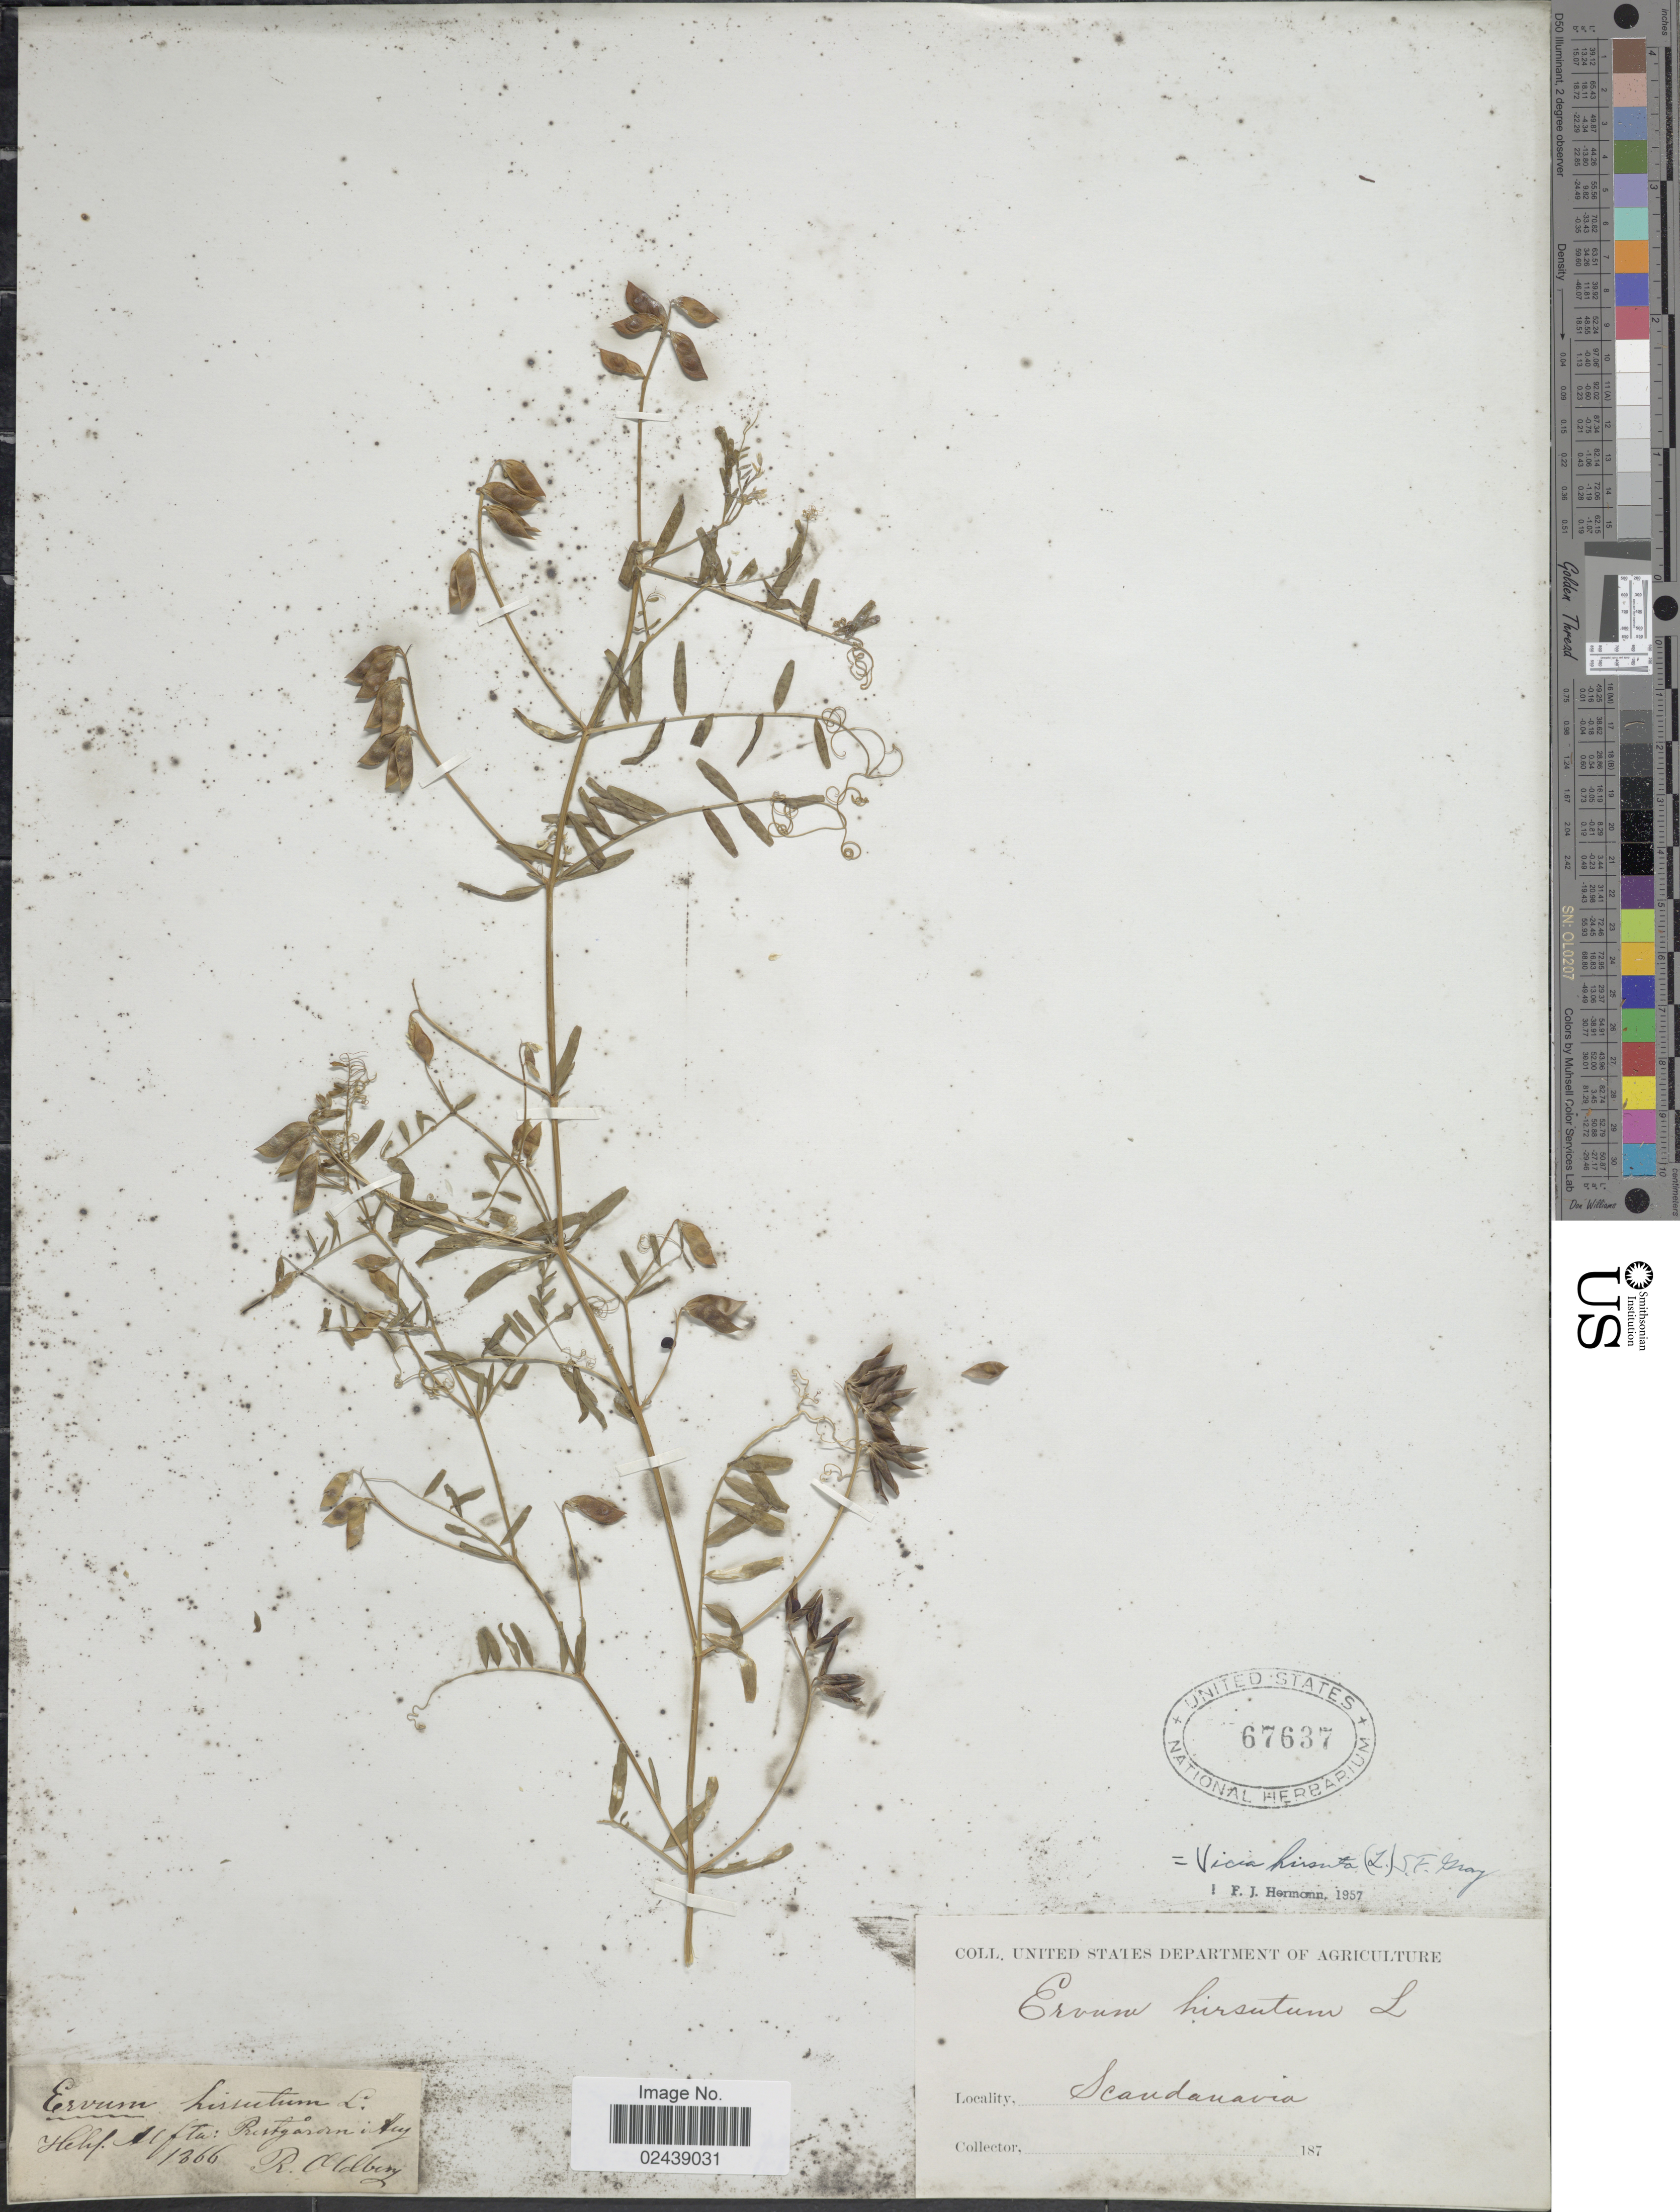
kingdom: Plantae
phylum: Tracheophyta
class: Magnoliopsida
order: Fabales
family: Fabaceae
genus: Vicia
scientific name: Vicia hirsuta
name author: (L.) A. Gray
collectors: R. Oldberg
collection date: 1866-08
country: Sweden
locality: Scandanavia, Prestgarorn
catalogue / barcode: US 67637